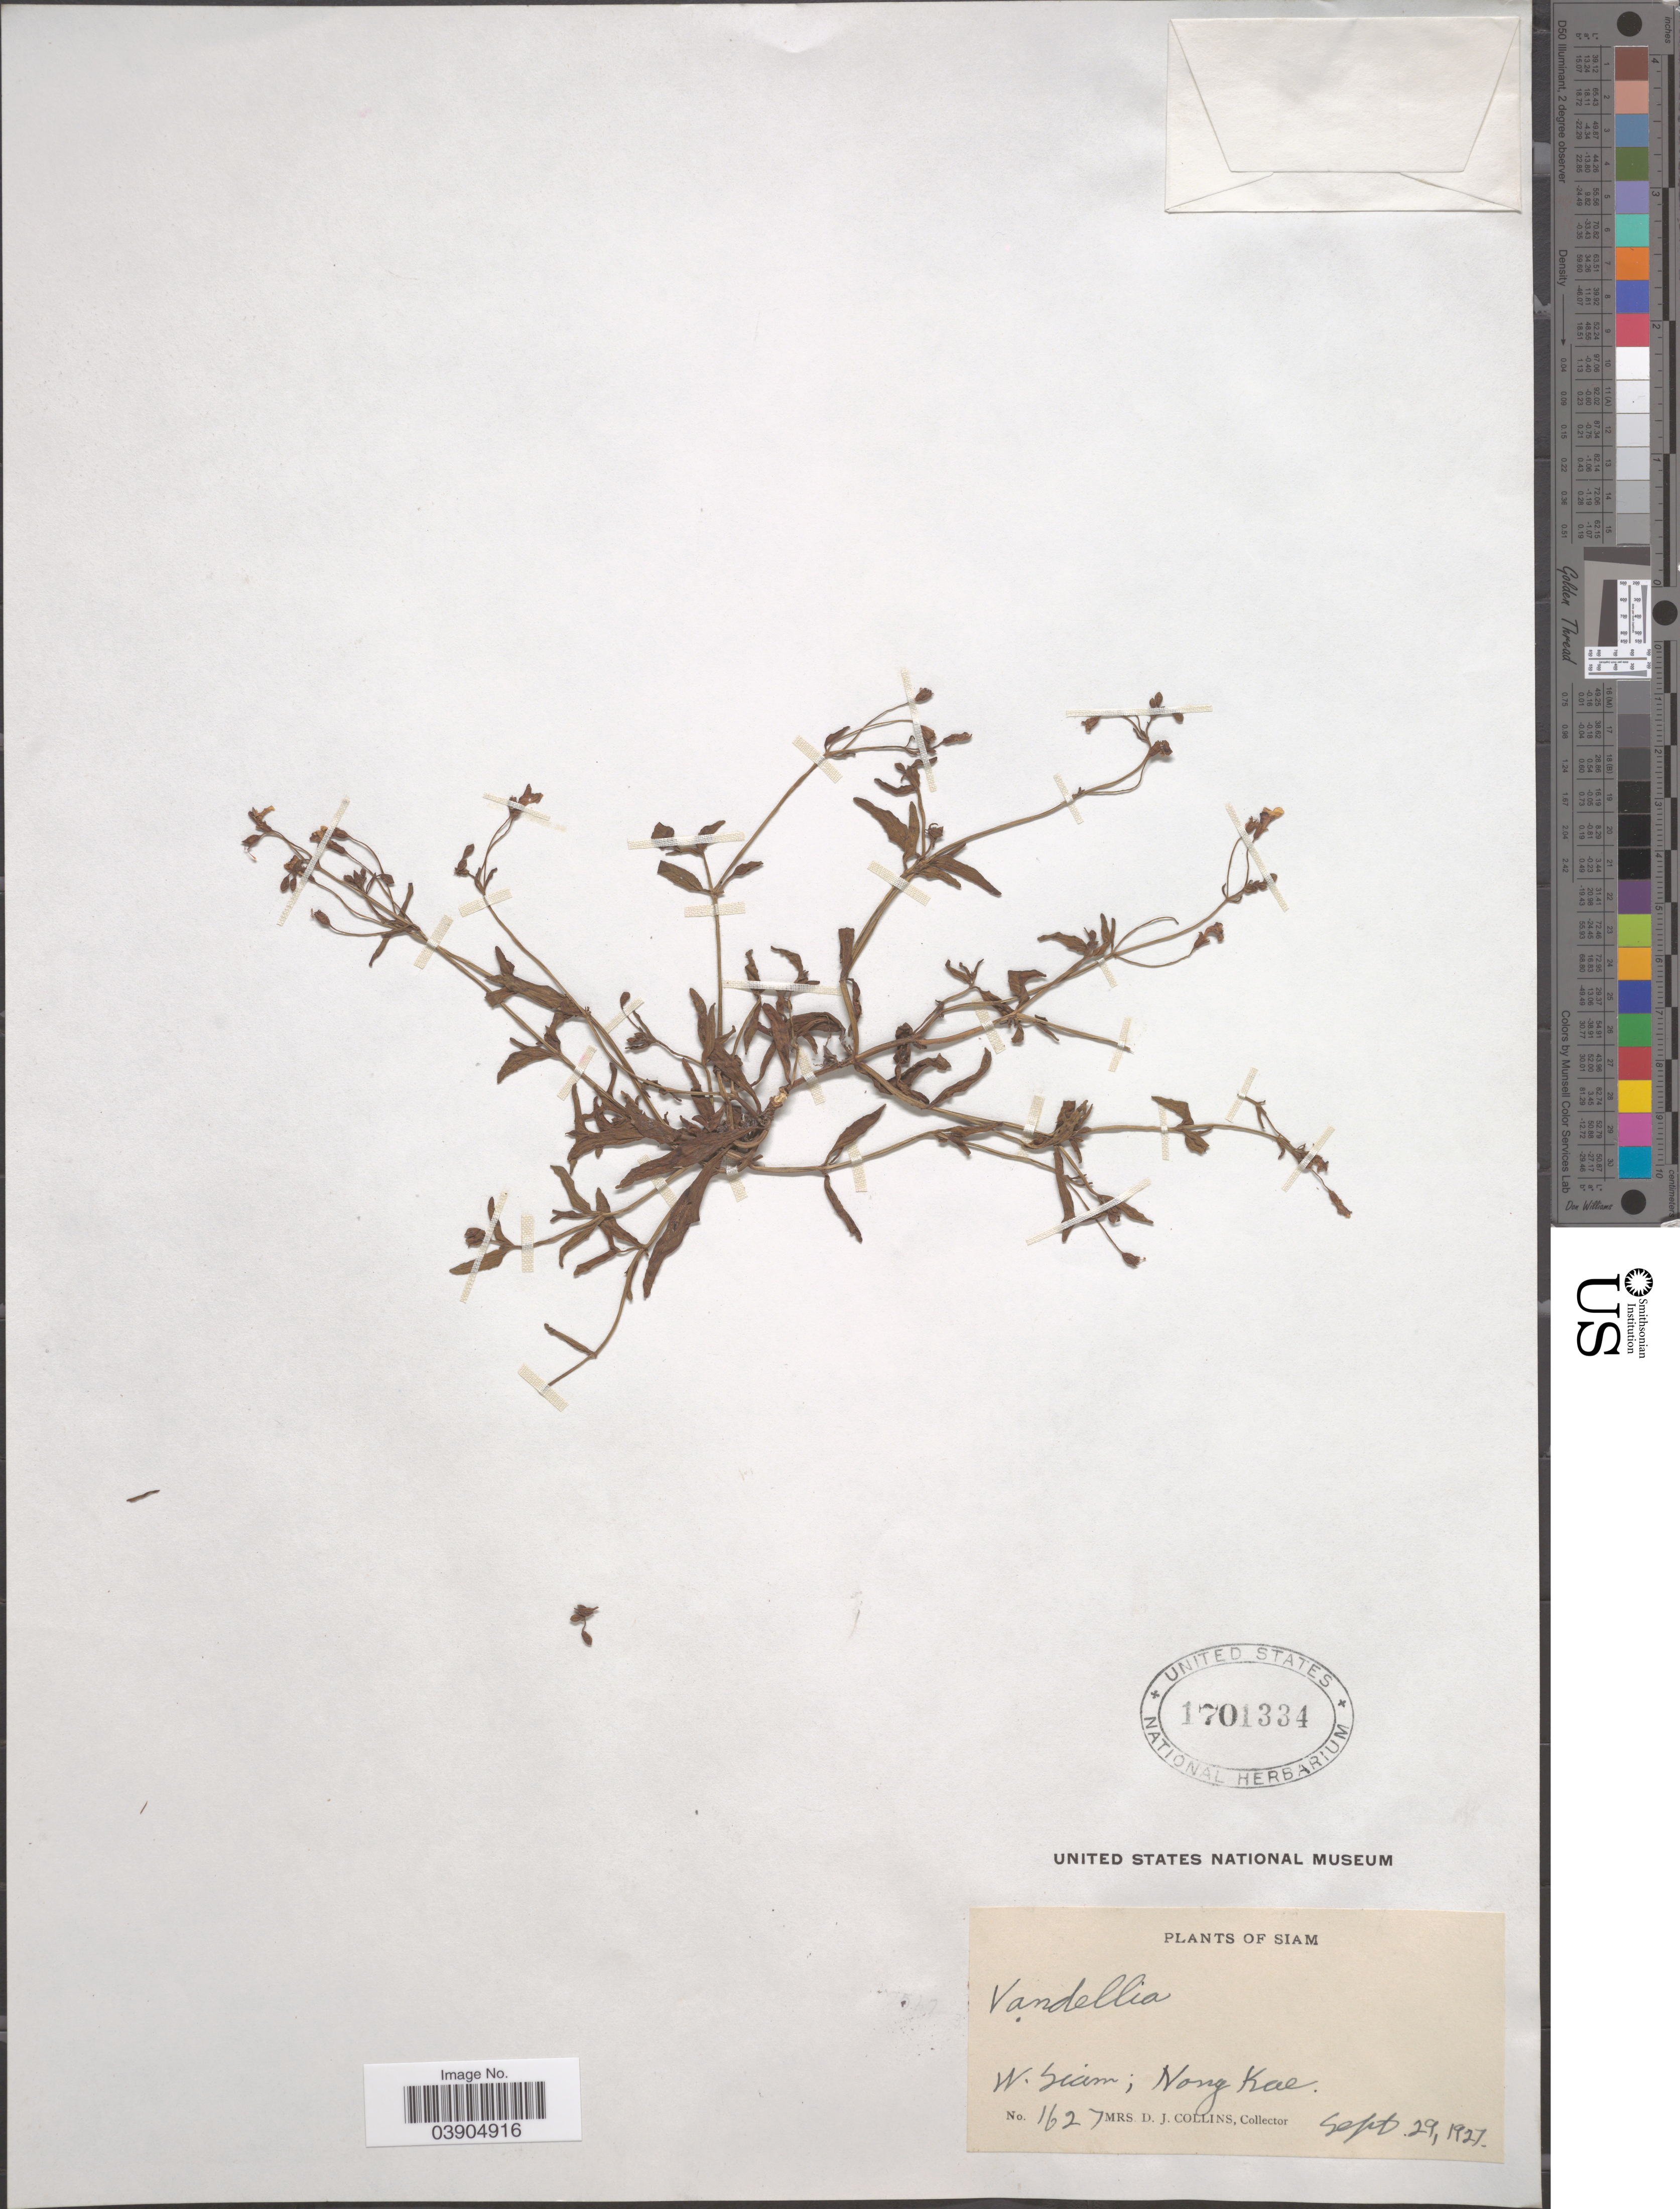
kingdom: Plantae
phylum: Tracheophyta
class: Magnoliopsida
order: Lamiales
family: Linderniaceae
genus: Vandellia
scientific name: Vandellia sp.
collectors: Mrs. D. J. Collins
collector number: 1627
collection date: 1927-09-29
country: Thailand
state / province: Nong Khai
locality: W. Siam; Nong Kae.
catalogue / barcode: US 1701334